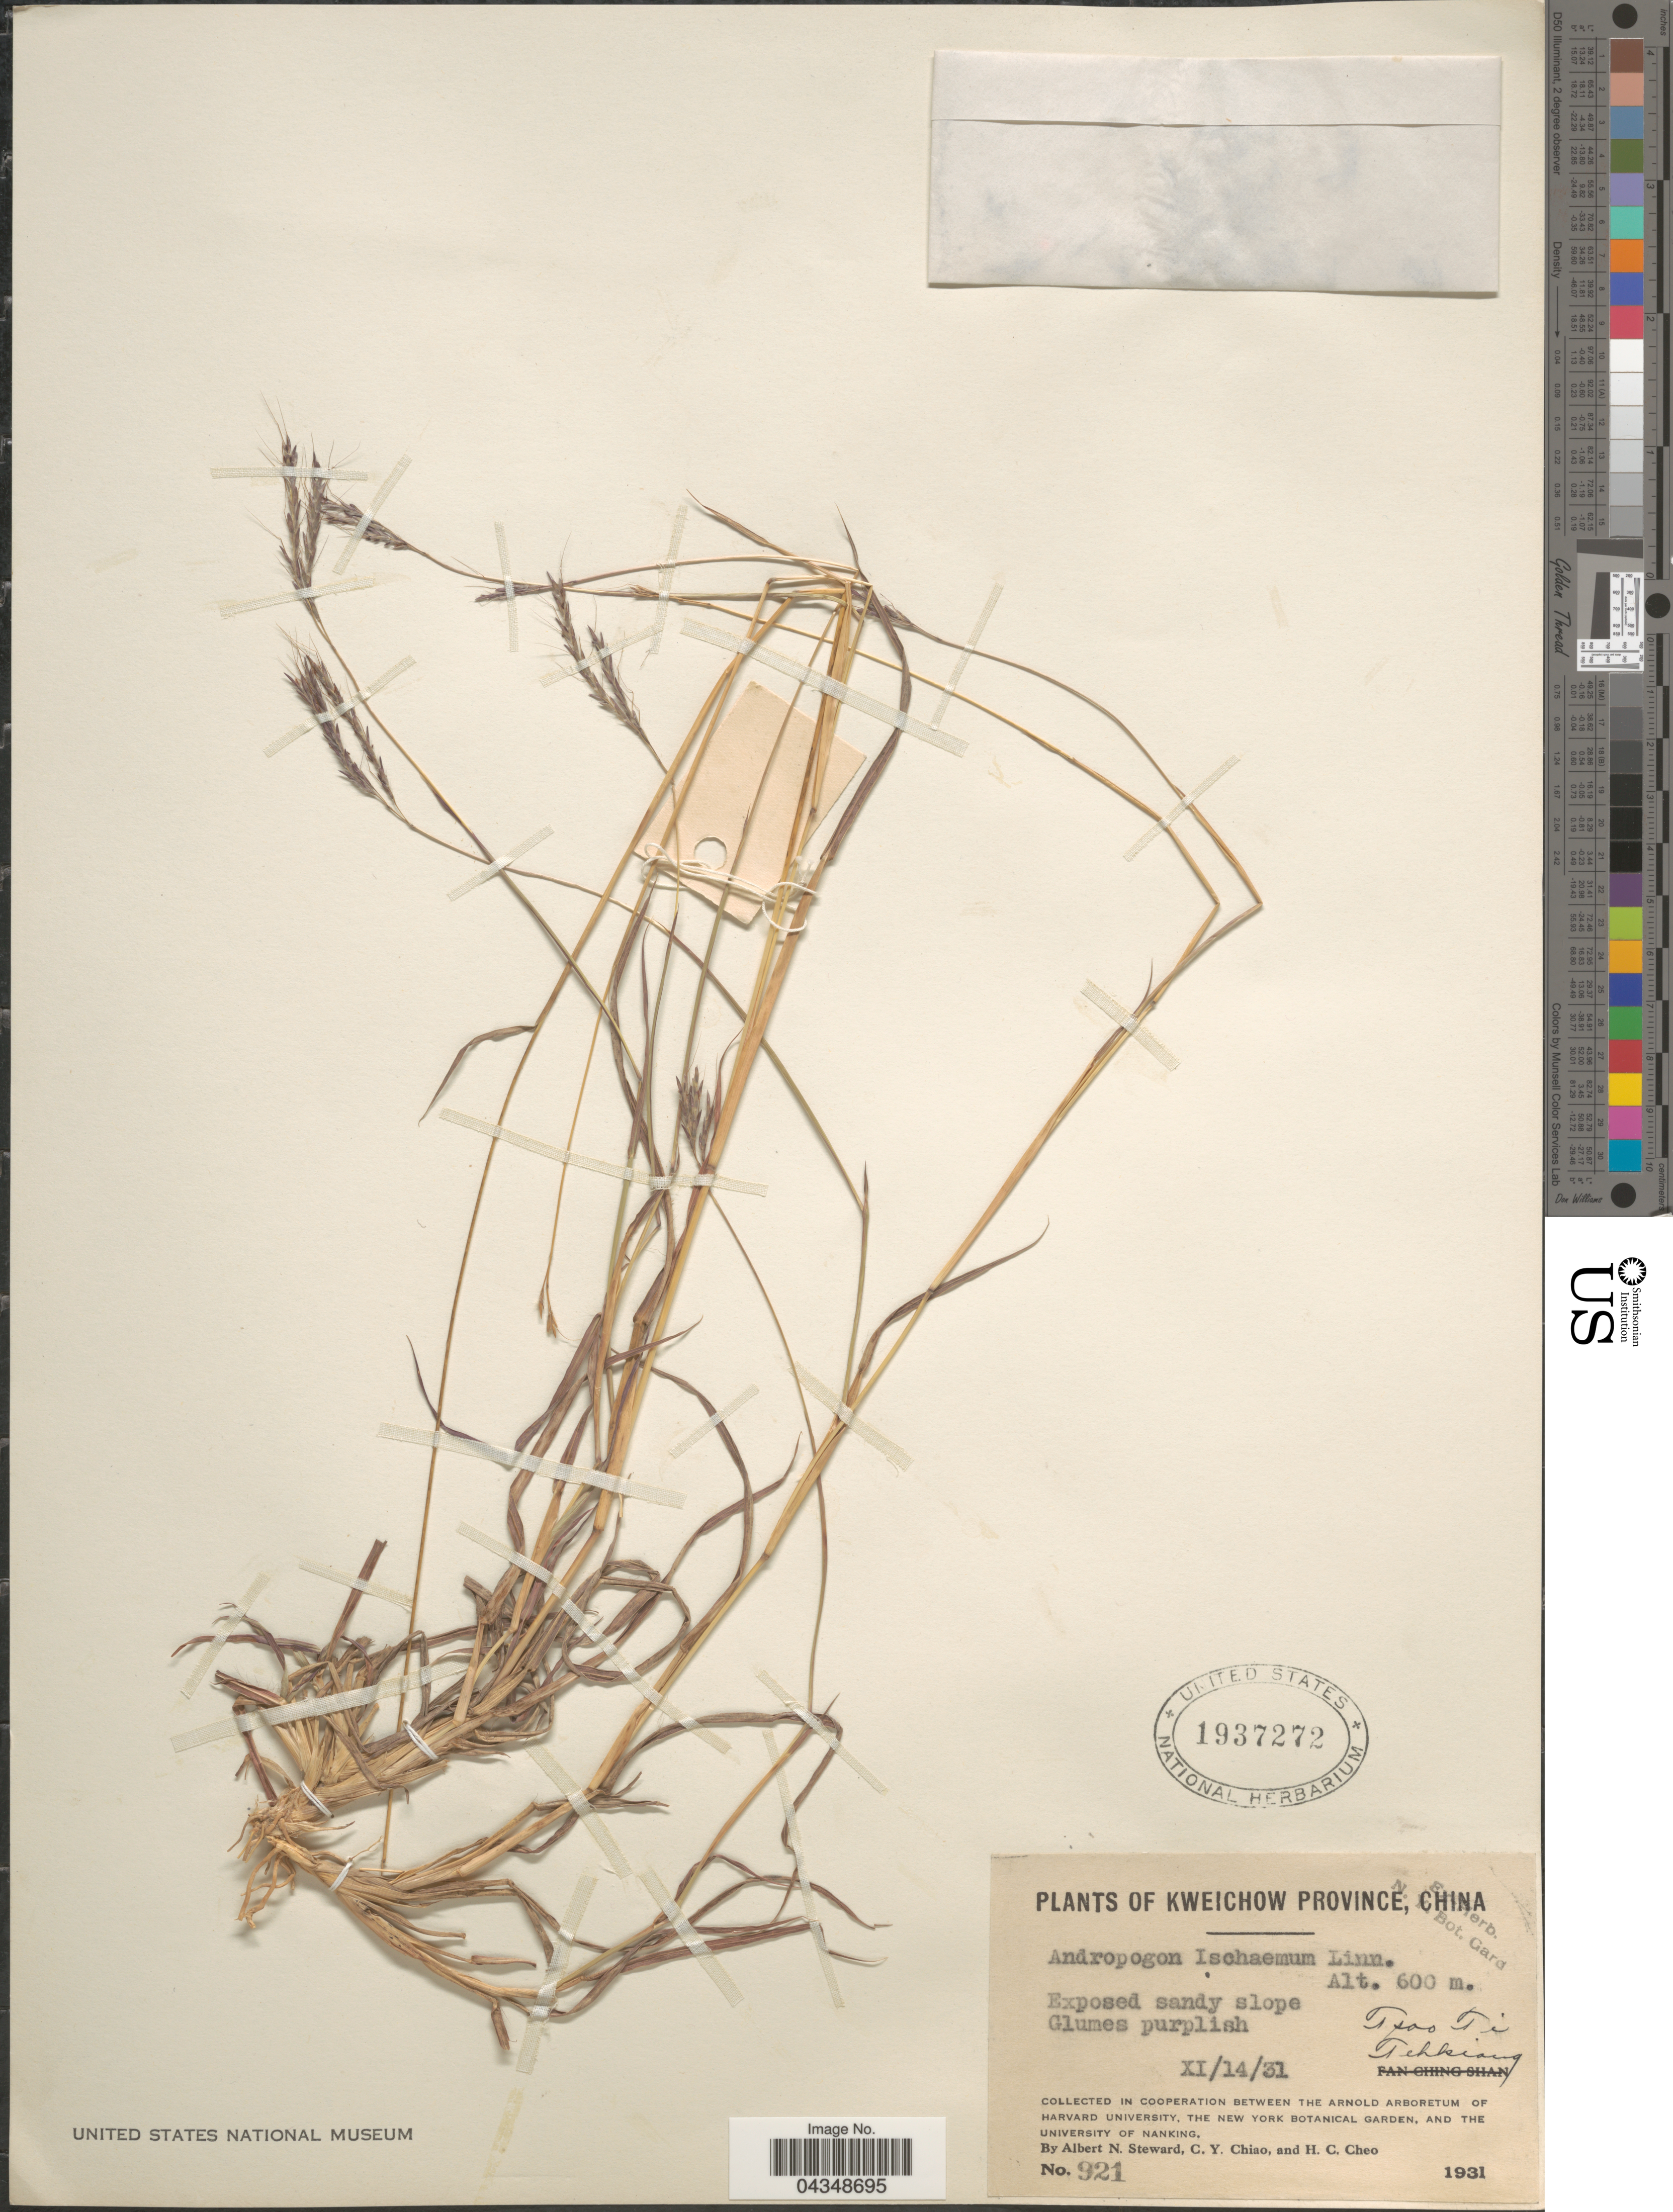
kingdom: Plantae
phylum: Tracheophyta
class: Liliopsida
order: Poales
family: Poaceae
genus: Bothriochloa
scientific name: Bothriochloa ischaemum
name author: (L.) Keng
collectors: A. N. Steward, C. Y. Chiao & H. Cheo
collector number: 921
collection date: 1931-11-14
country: China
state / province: Guizhou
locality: Kweichow Province. Tsoo Ti. Tchkiang.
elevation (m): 600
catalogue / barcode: US 1937272